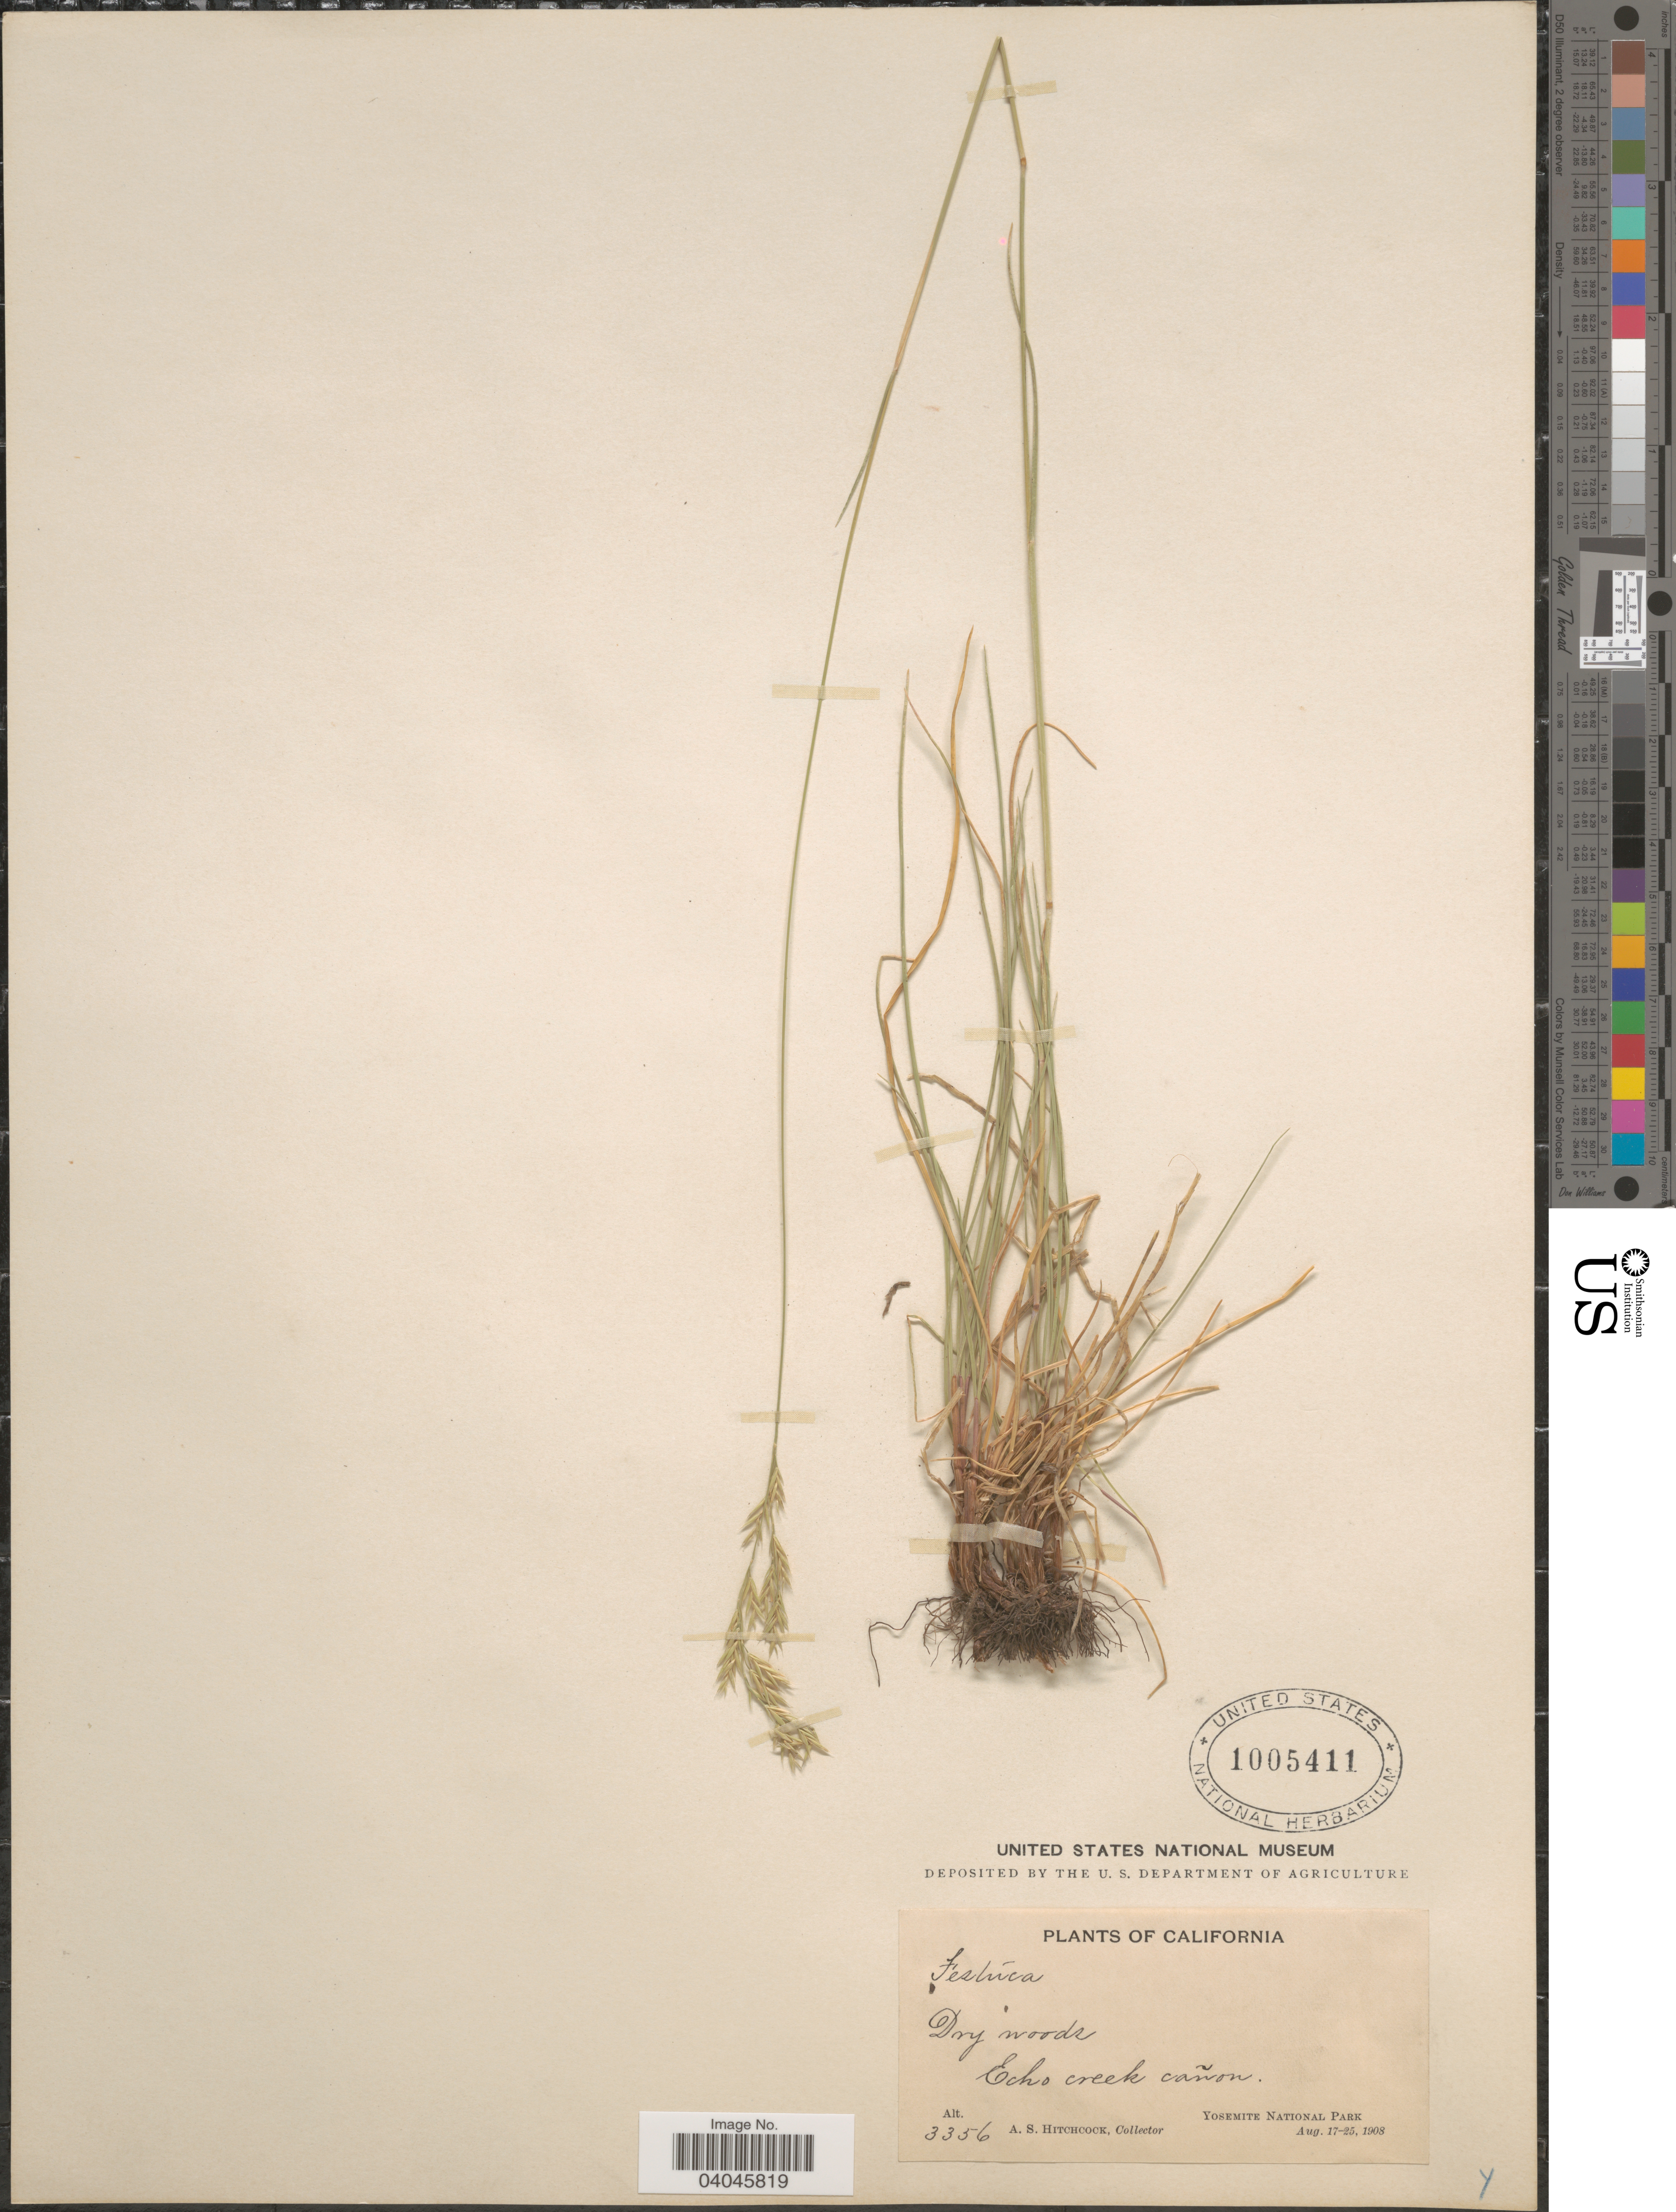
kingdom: Plantae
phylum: Tracheophyta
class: Liliopsida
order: Poales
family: Poaceae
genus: Festuca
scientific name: Festuca rubra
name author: L.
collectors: A. S. Hitchcock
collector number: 3356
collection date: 1908-08-17/1908-08-25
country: United States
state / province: California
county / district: Mariposa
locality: Echo creek cañon. Yosemite National Park.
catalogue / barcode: US 1005411